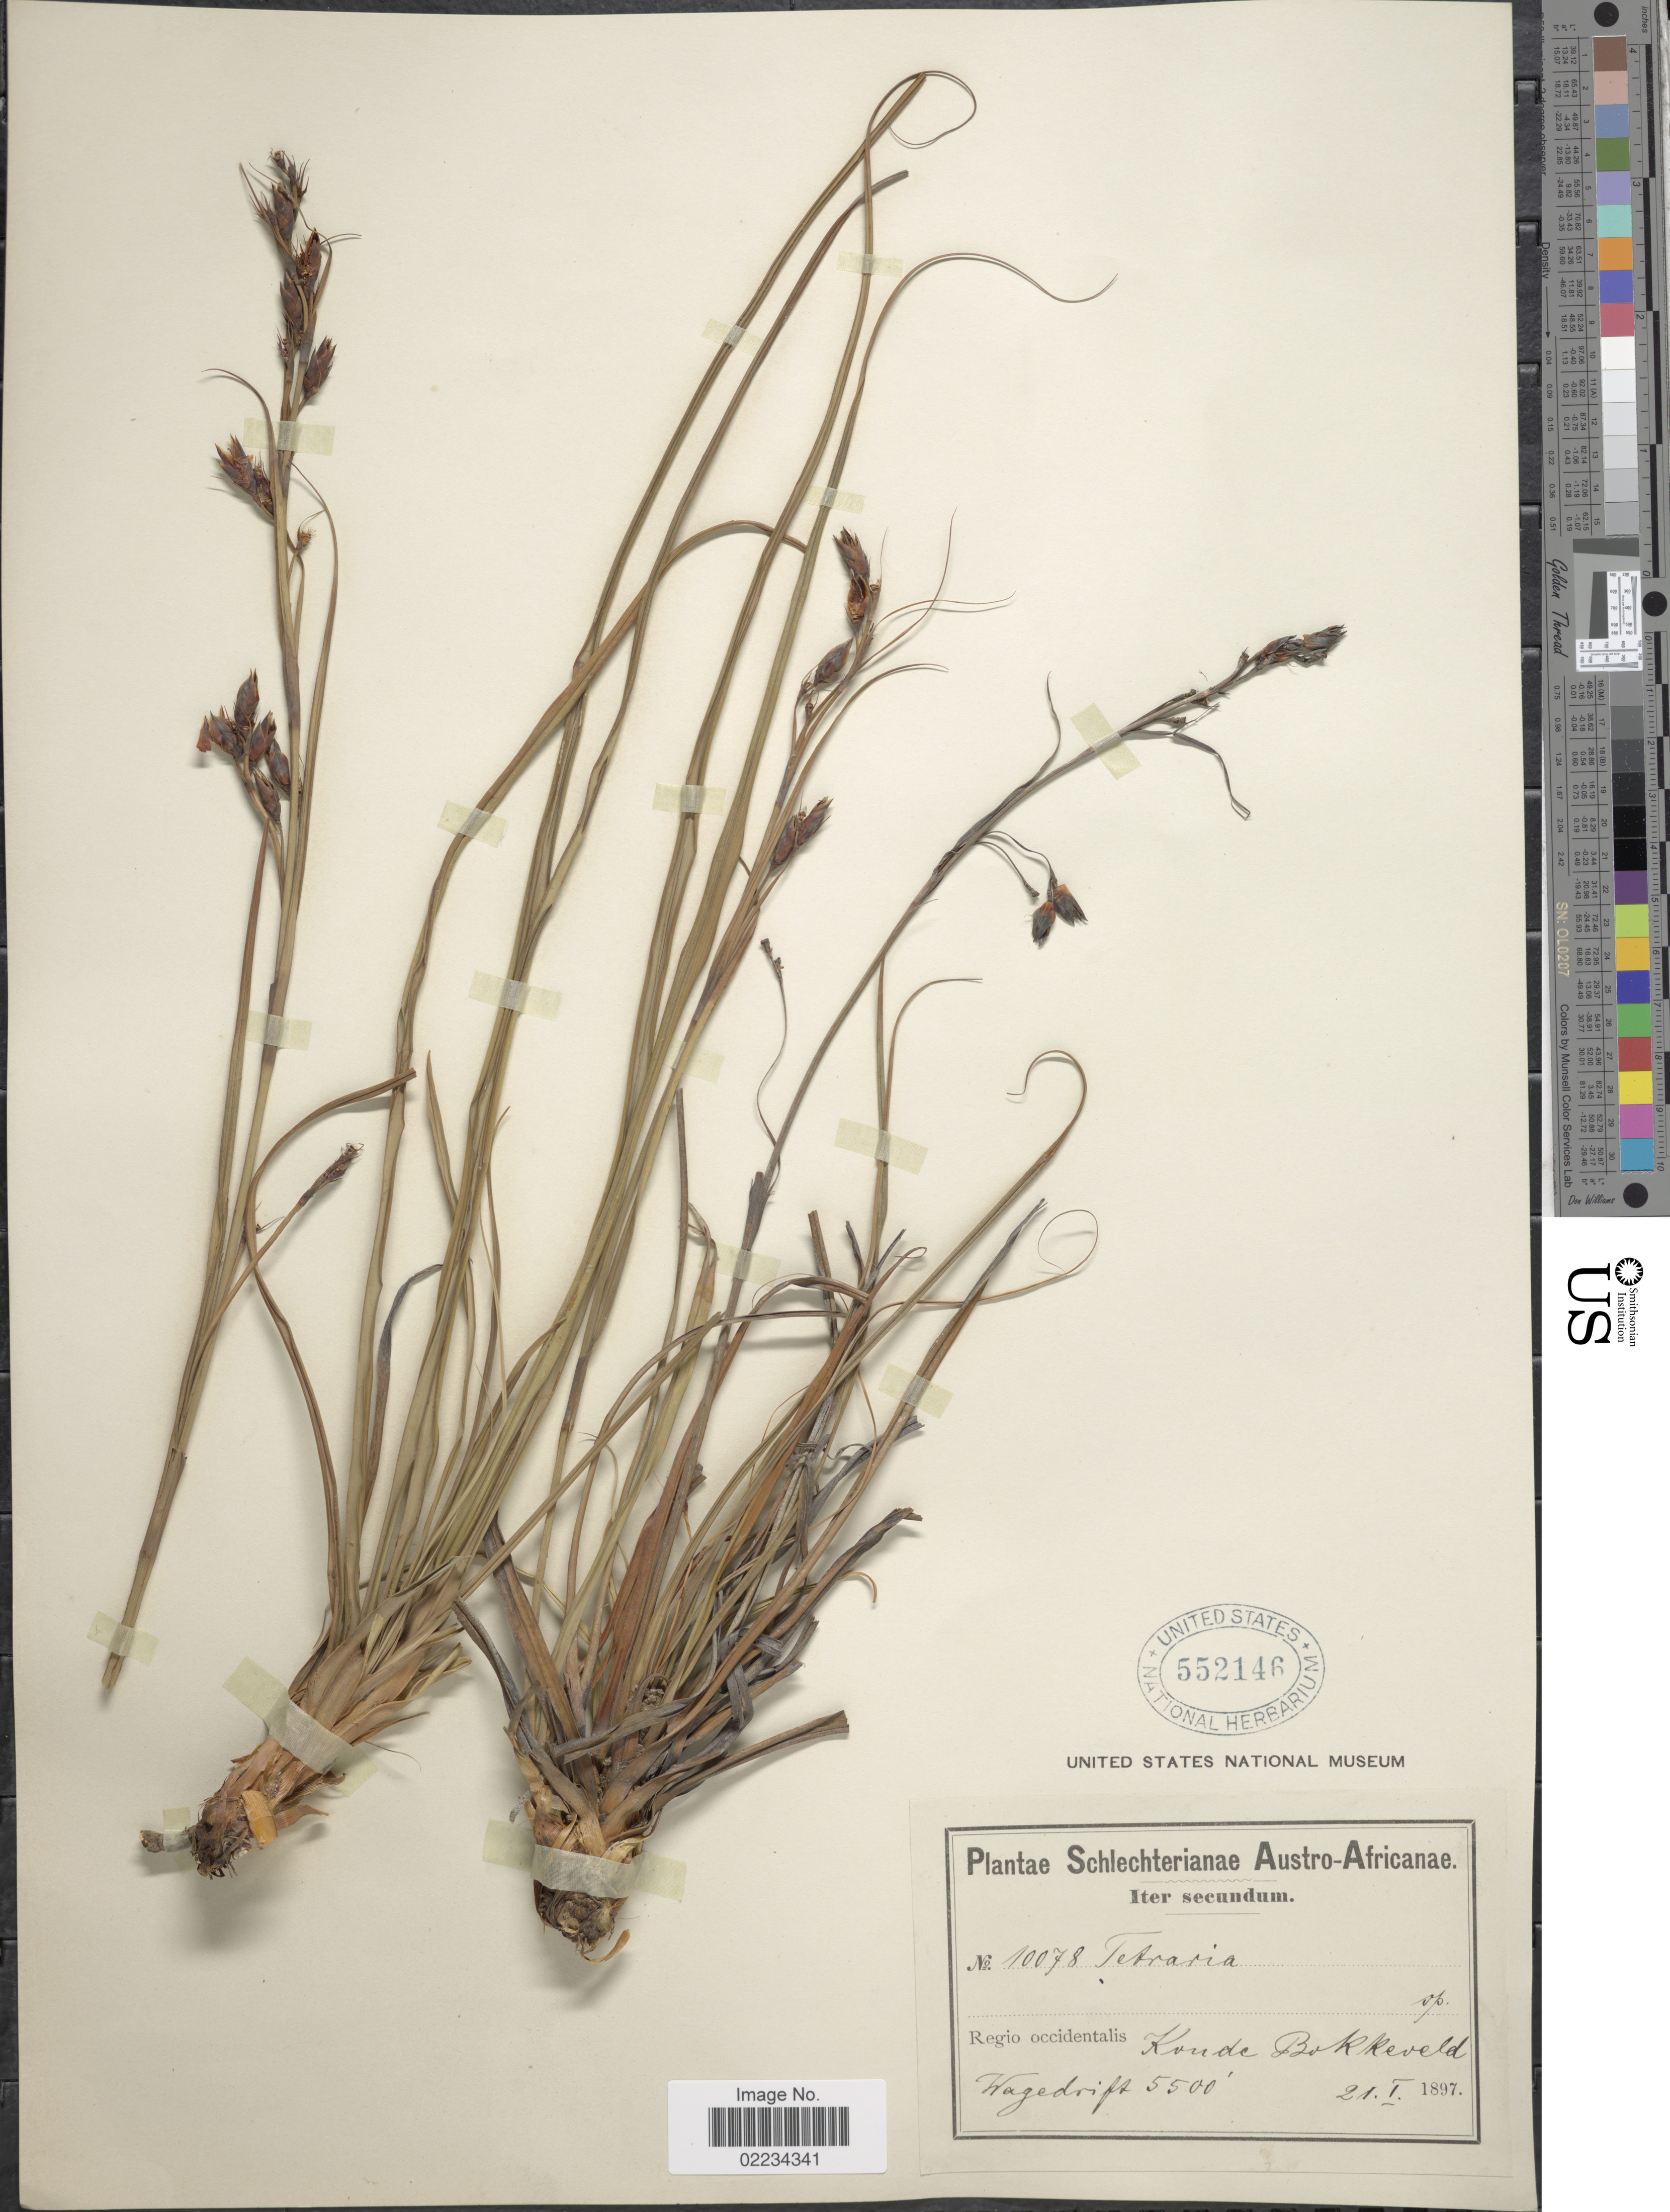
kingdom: Plantae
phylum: Tracheophyta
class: Liliopsida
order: Poales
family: Cyperaceae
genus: Tetraria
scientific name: Tetraria robusta var. pauperior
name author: Kük.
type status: Isosyntype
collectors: Schlechter, --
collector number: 10078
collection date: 1897-01-21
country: South Africa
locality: Austro-Africanae, Iter secundum, Regio occidentalis Koude Bokkeveld, Wagedrift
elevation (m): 1676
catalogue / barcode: US 552146